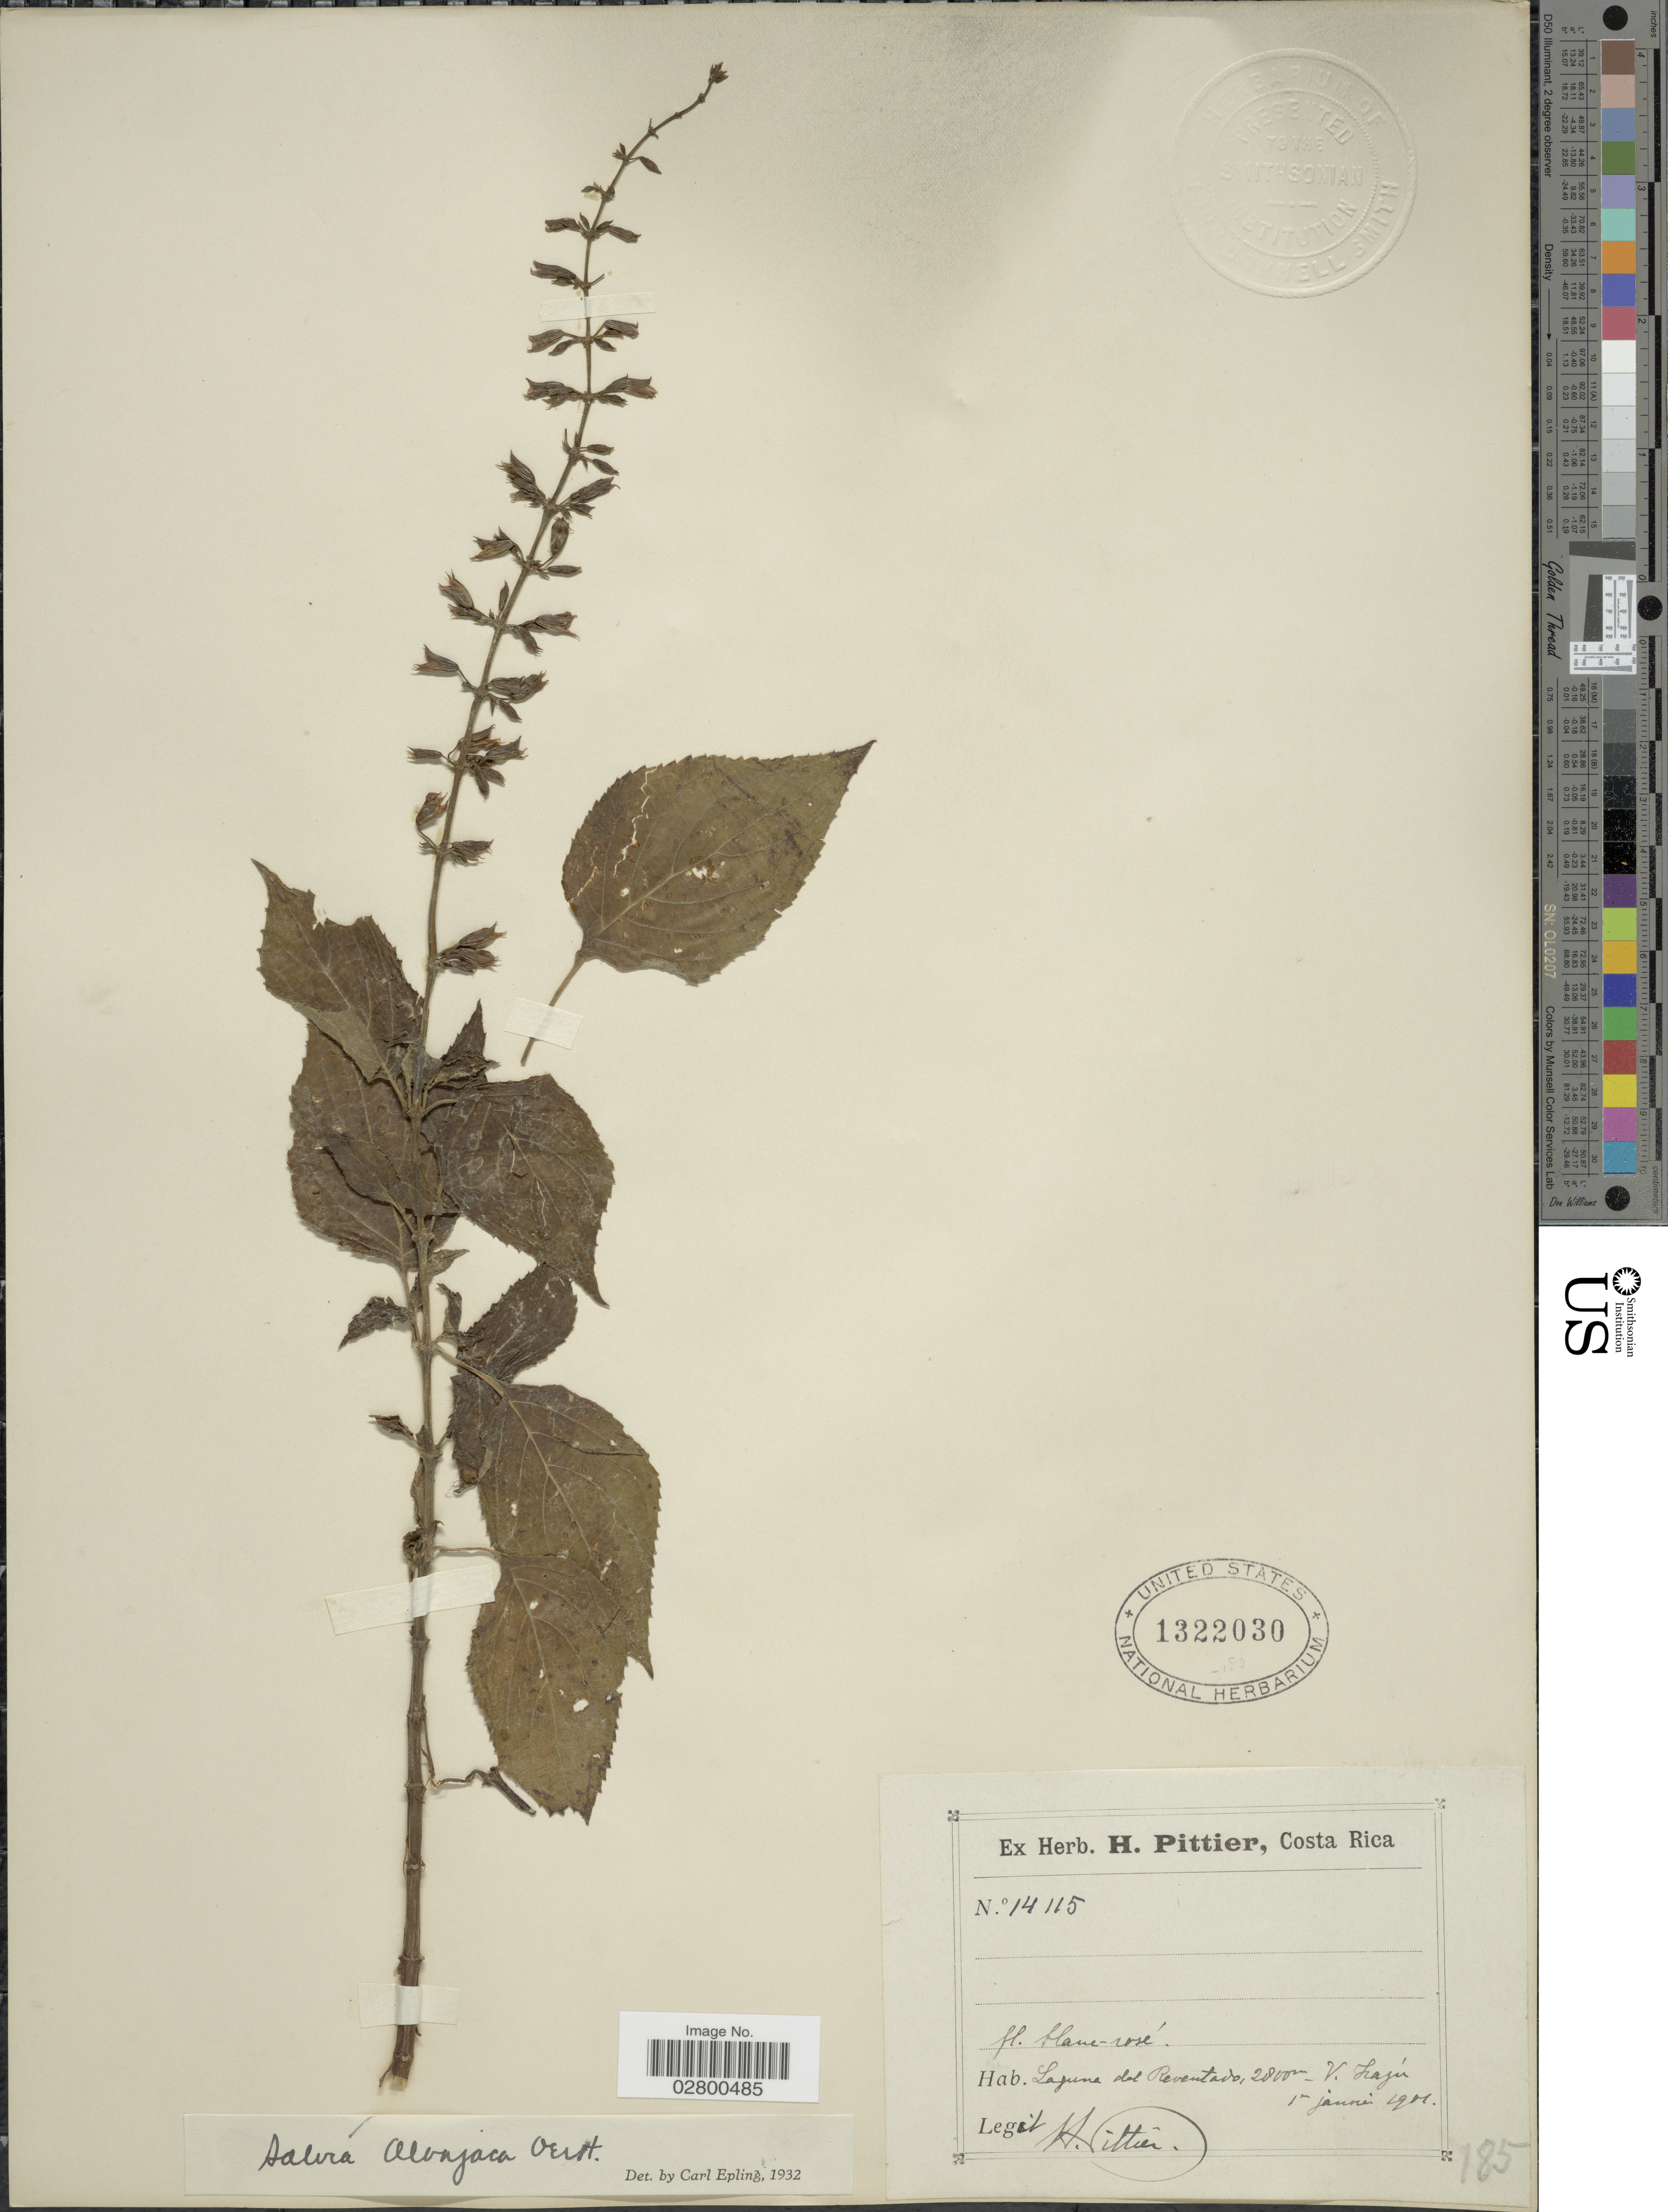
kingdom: Plantae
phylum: Tracheophyta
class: Magnoliopsida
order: Lamiales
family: Lamiaceae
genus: Salvia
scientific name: Salvia alvajaca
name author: Oerst.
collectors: H. F. Pittier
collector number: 14115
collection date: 1901-01-01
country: Costa Rica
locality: Laguna del Reventado. V. Irazú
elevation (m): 2800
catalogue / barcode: US 1322030